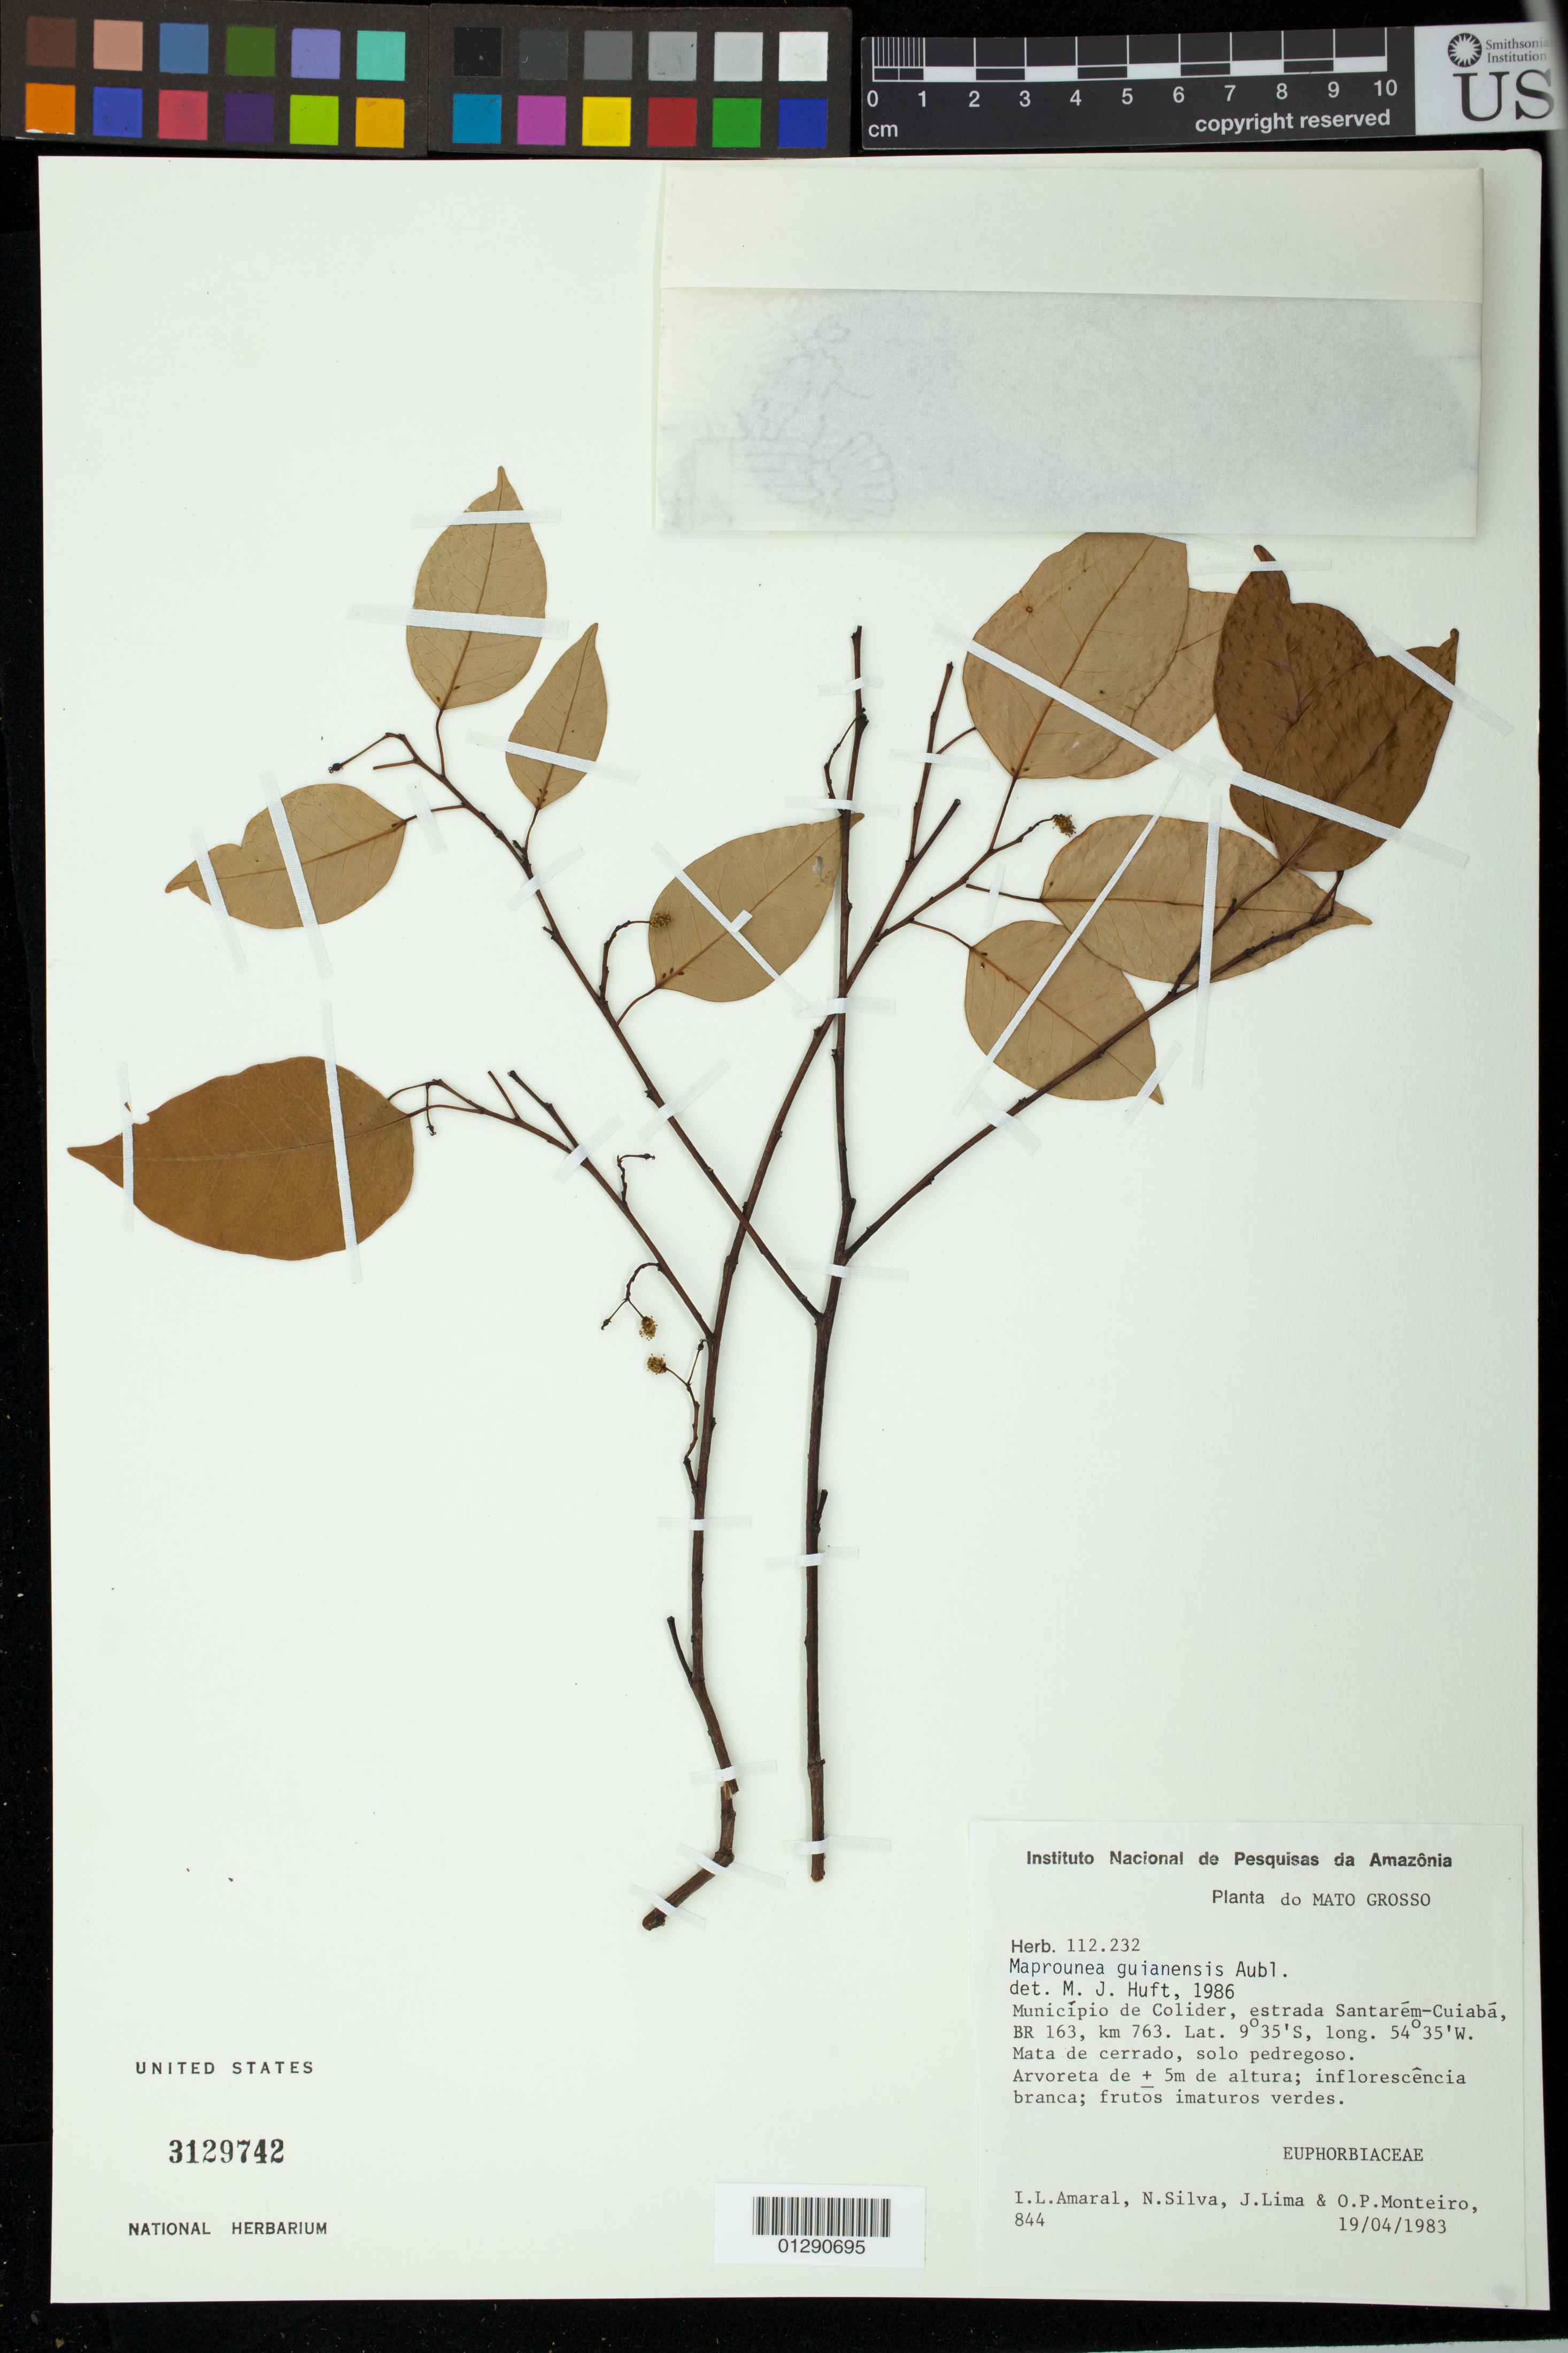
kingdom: Plantae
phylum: Tracheophyta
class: Magnoliopsida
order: Malpighiales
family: Euphorbiaceae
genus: Maprounea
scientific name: Maprounea guianensis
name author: Aubl.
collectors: I. L. Amaral, N. Silva, J. Lima & O. P. Monteiro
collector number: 844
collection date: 1983-04-19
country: Brazil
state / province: Mato Grosso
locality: Municipio de Colider, estrada Santarem-Cuiaba, BR 163, km 763.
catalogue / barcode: US 3129742